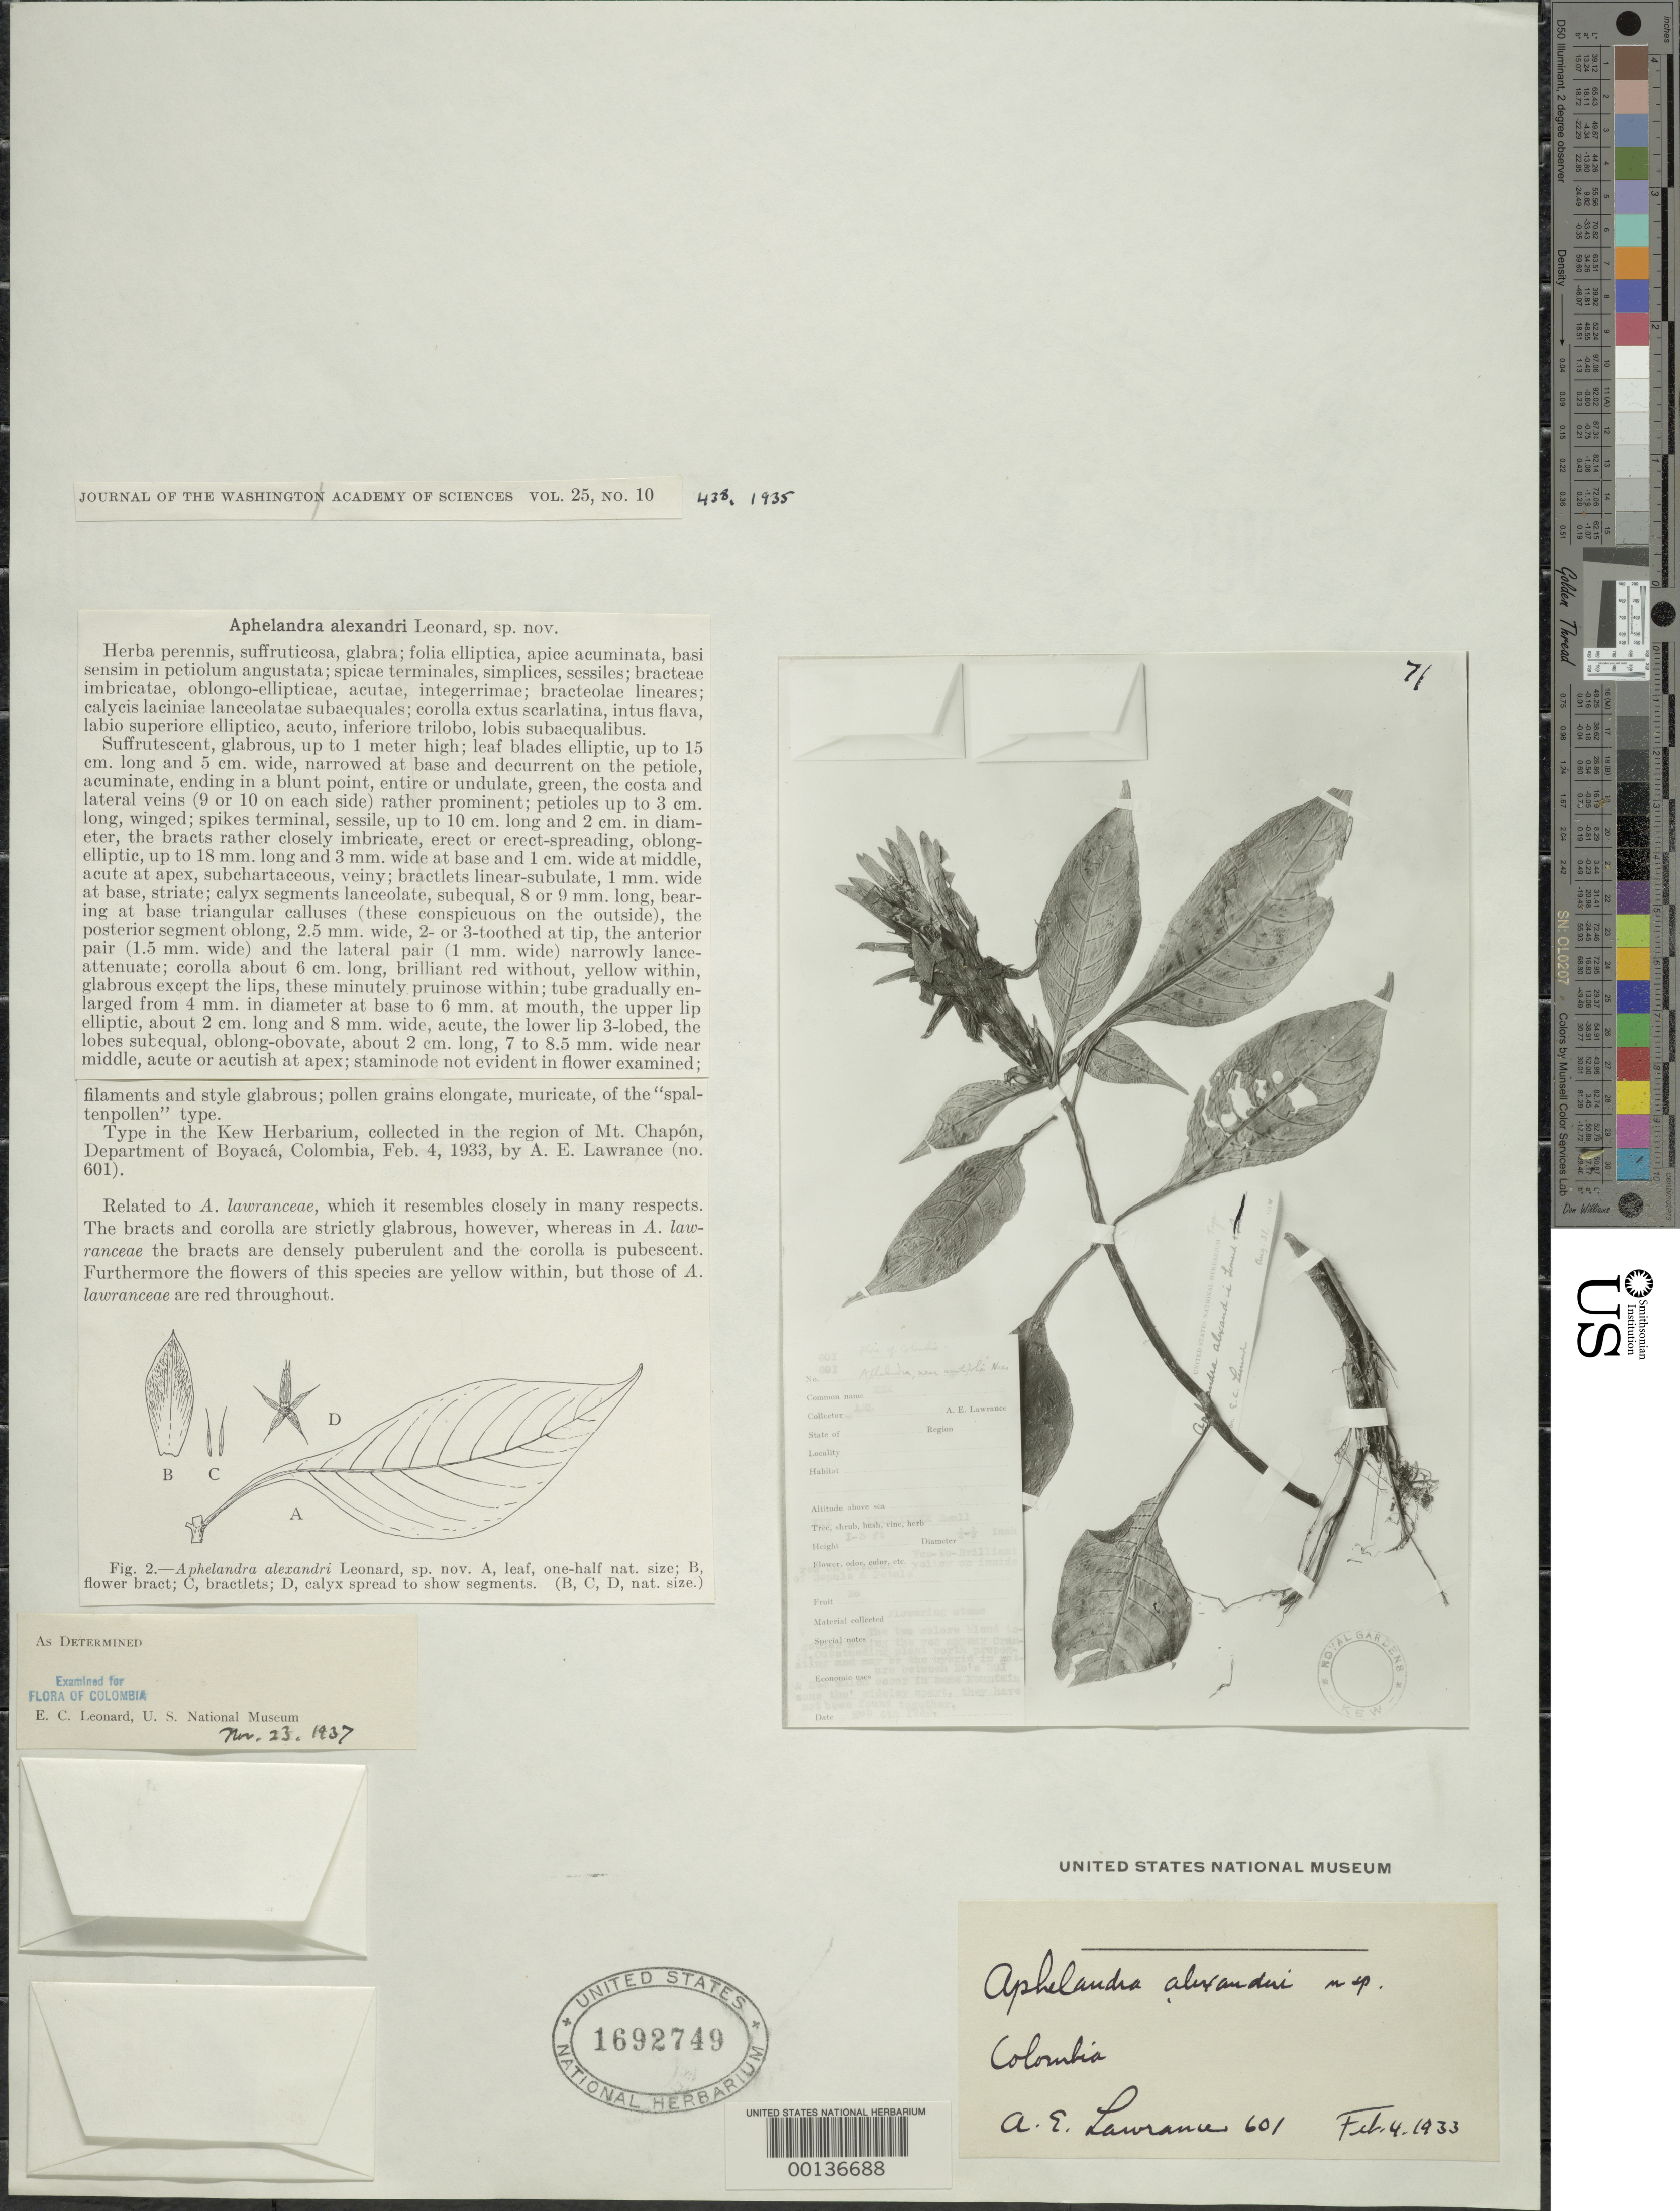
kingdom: Plantae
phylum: Tracheophyta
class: Magnoliopsida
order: Lamiales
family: Acanthaceae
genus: Aphelandra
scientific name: Aphelandra alexandri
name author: Leonard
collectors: A. Lawrance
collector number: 601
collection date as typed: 04 Feb 1933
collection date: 1933-02-04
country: Colombia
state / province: Boyacá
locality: Mount chapon region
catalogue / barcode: US 1692749